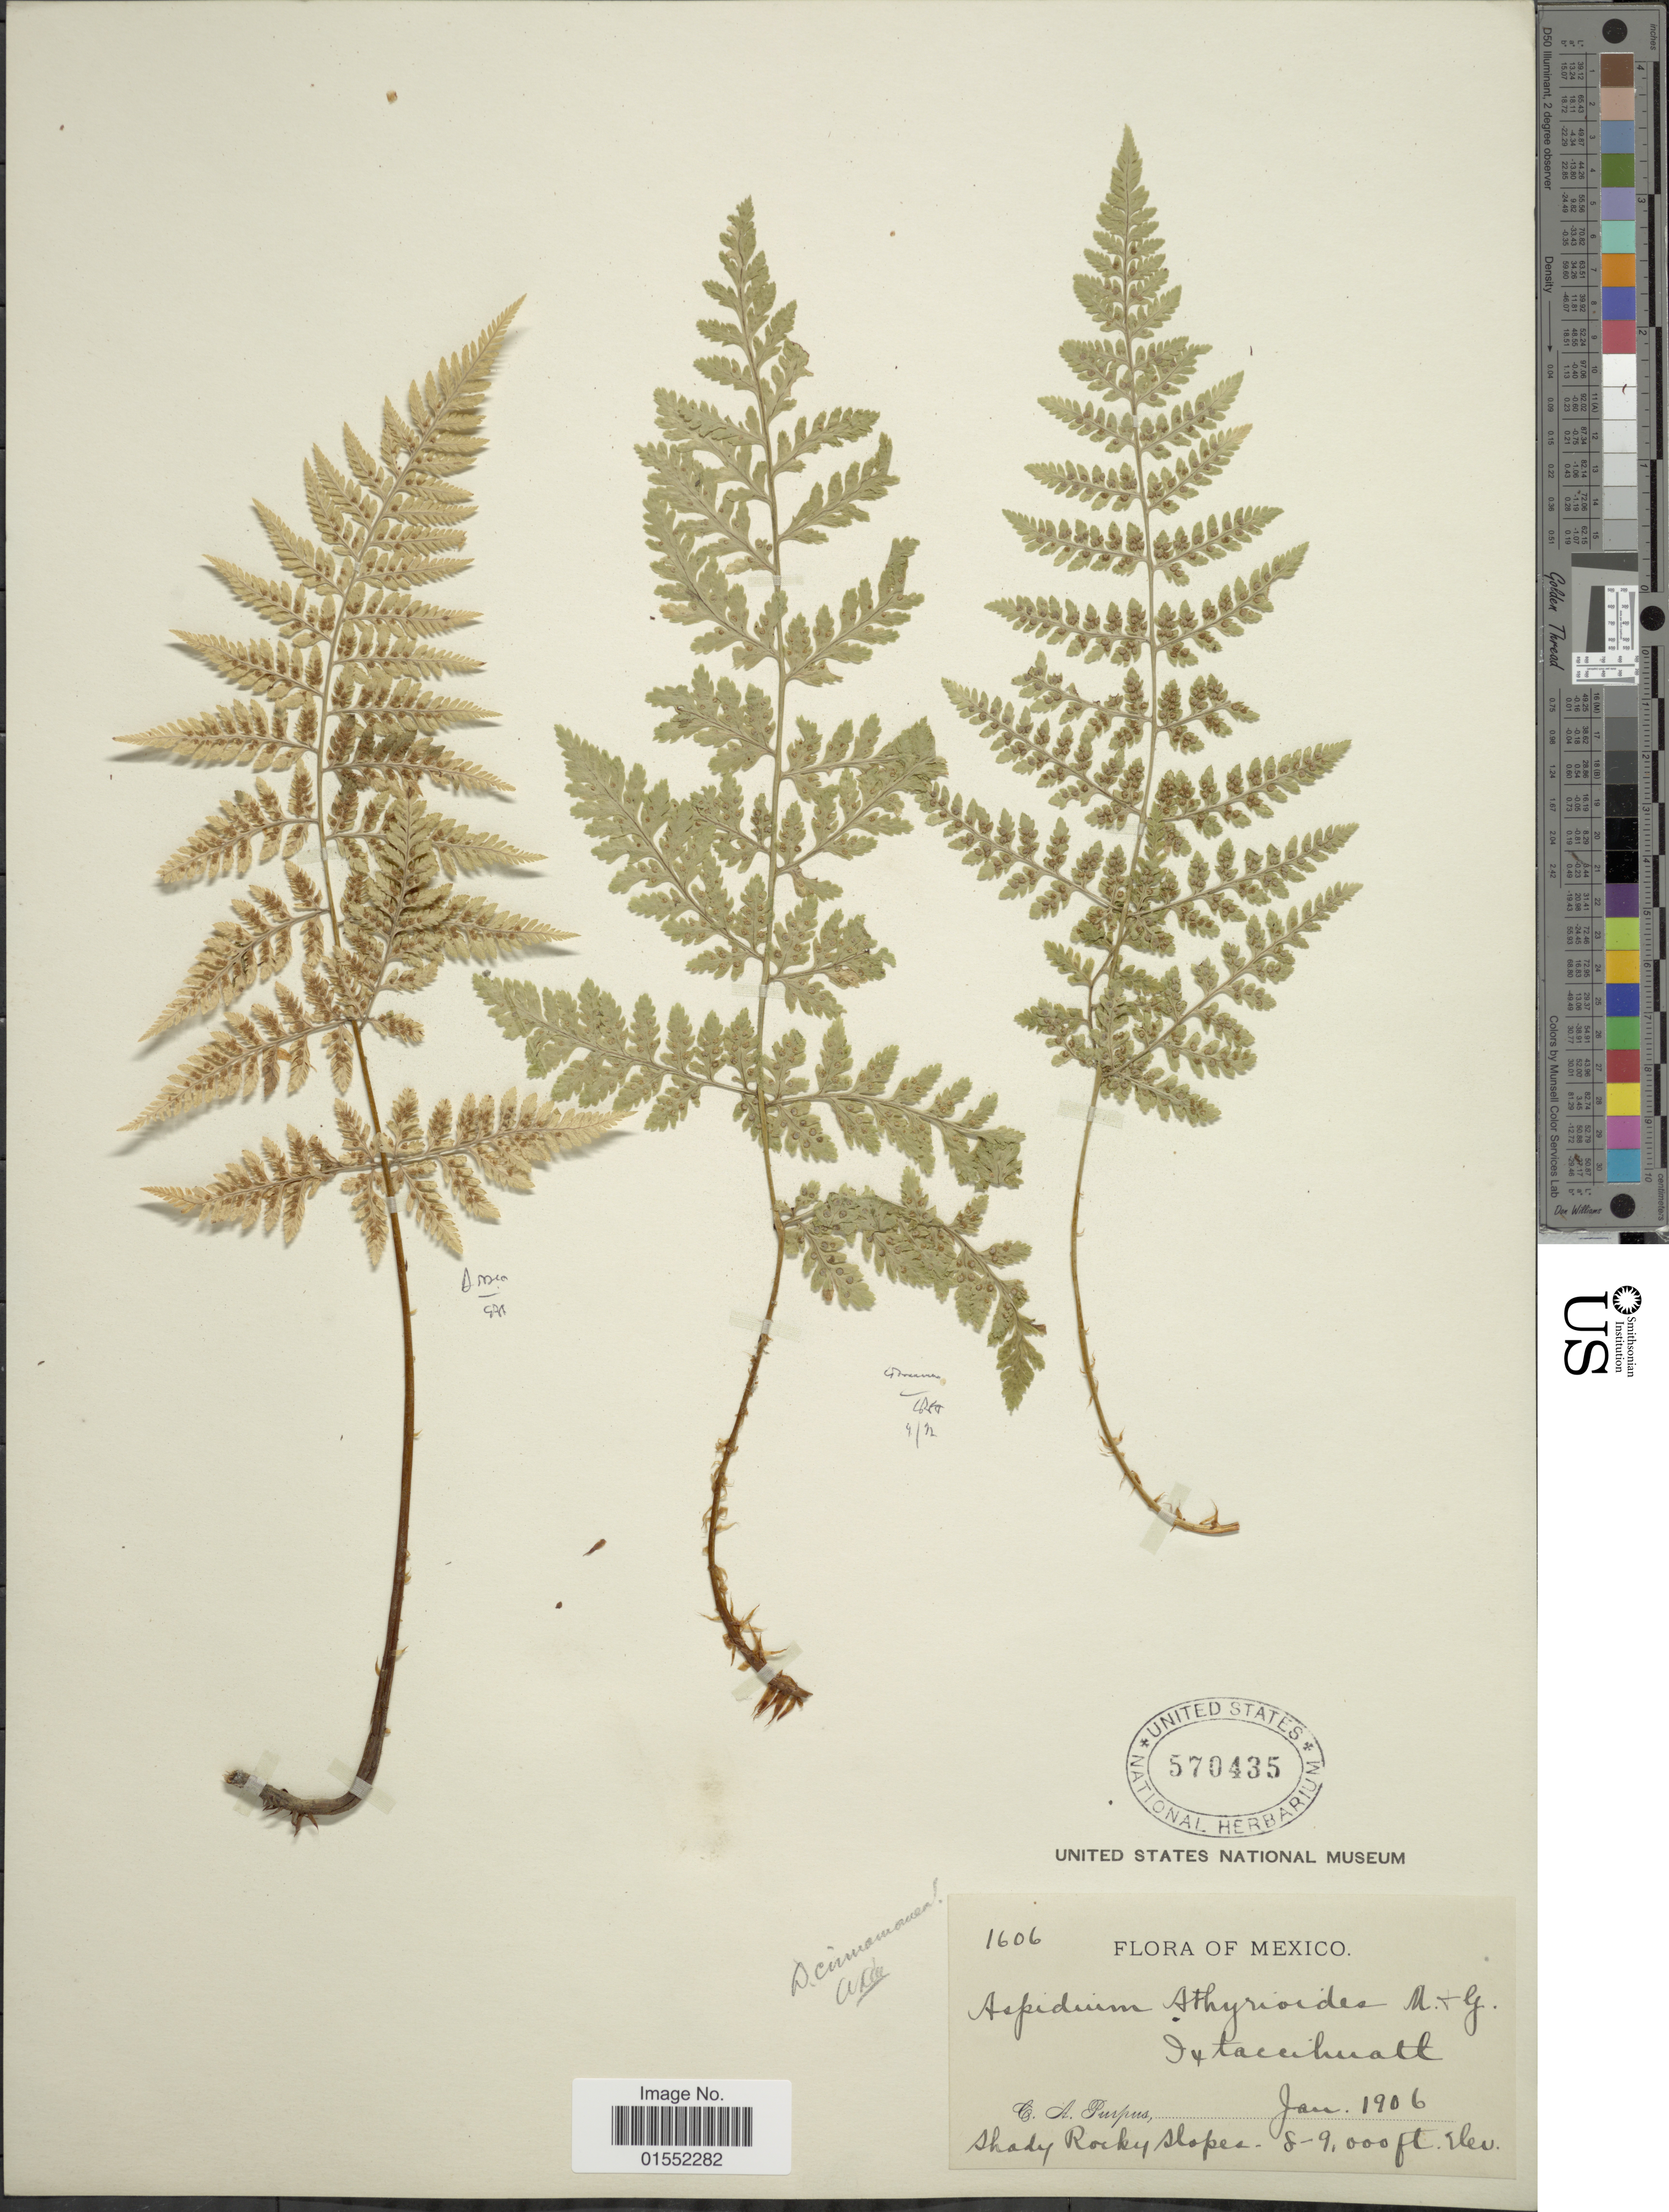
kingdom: Plantae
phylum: Tracheophyta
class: Polypodiopsida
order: Polypodiales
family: Dryopteridaceae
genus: Dryopteris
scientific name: Dryopteris cinnamomea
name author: (Cav.) C. Chr.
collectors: C. A. Purpus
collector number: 1606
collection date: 1906-01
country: Mexico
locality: Ixtacuhuatl, shady rocky slope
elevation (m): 2438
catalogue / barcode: US 570435